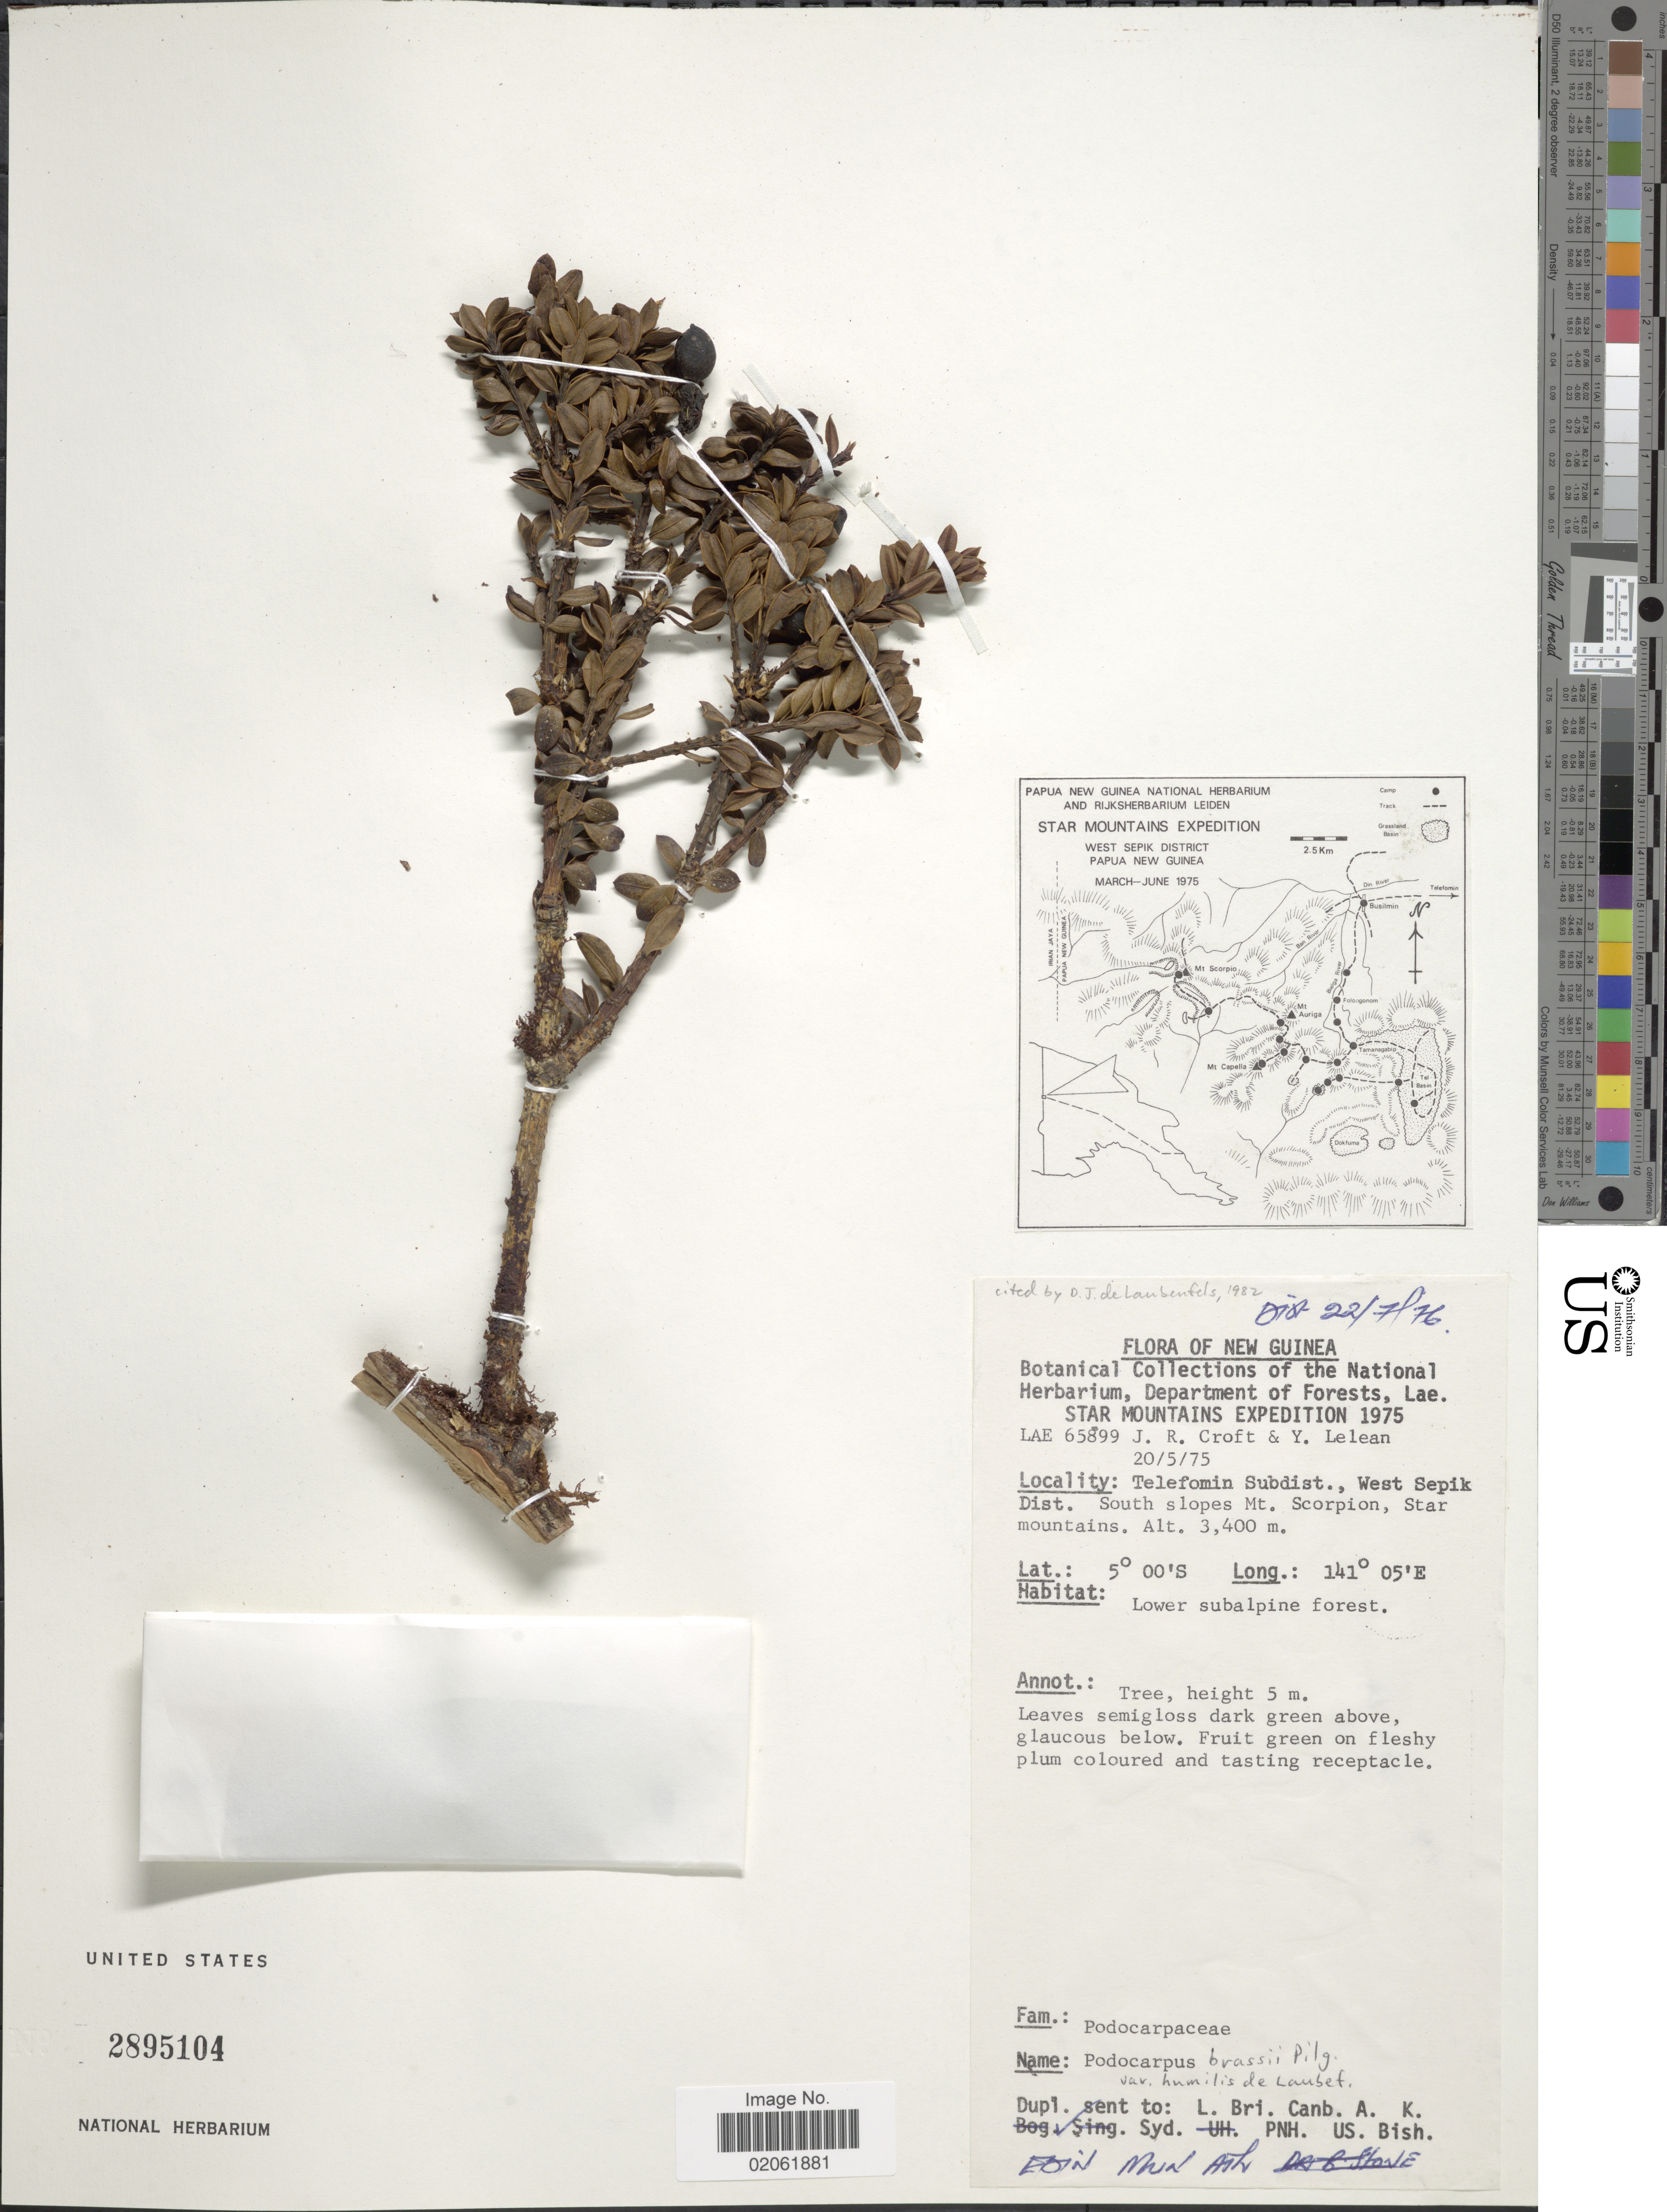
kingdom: Plantae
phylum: Tracheophyta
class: Pinopsida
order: Pinales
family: Podocarpaceae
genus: Podocarpus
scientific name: Podocarpus brassii var. humilis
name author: de Laub.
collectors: J. R. Croft & Y. Lelean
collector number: LAE65899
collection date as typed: Transcribed d/m/y: 20/5/75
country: Papua New Guinea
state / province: Sandaun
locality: Telefomin Subdist., West Sepik Dist, South slopes Mt. Scorpian, Star mountains.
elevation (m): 3400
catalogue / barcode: US 2895104